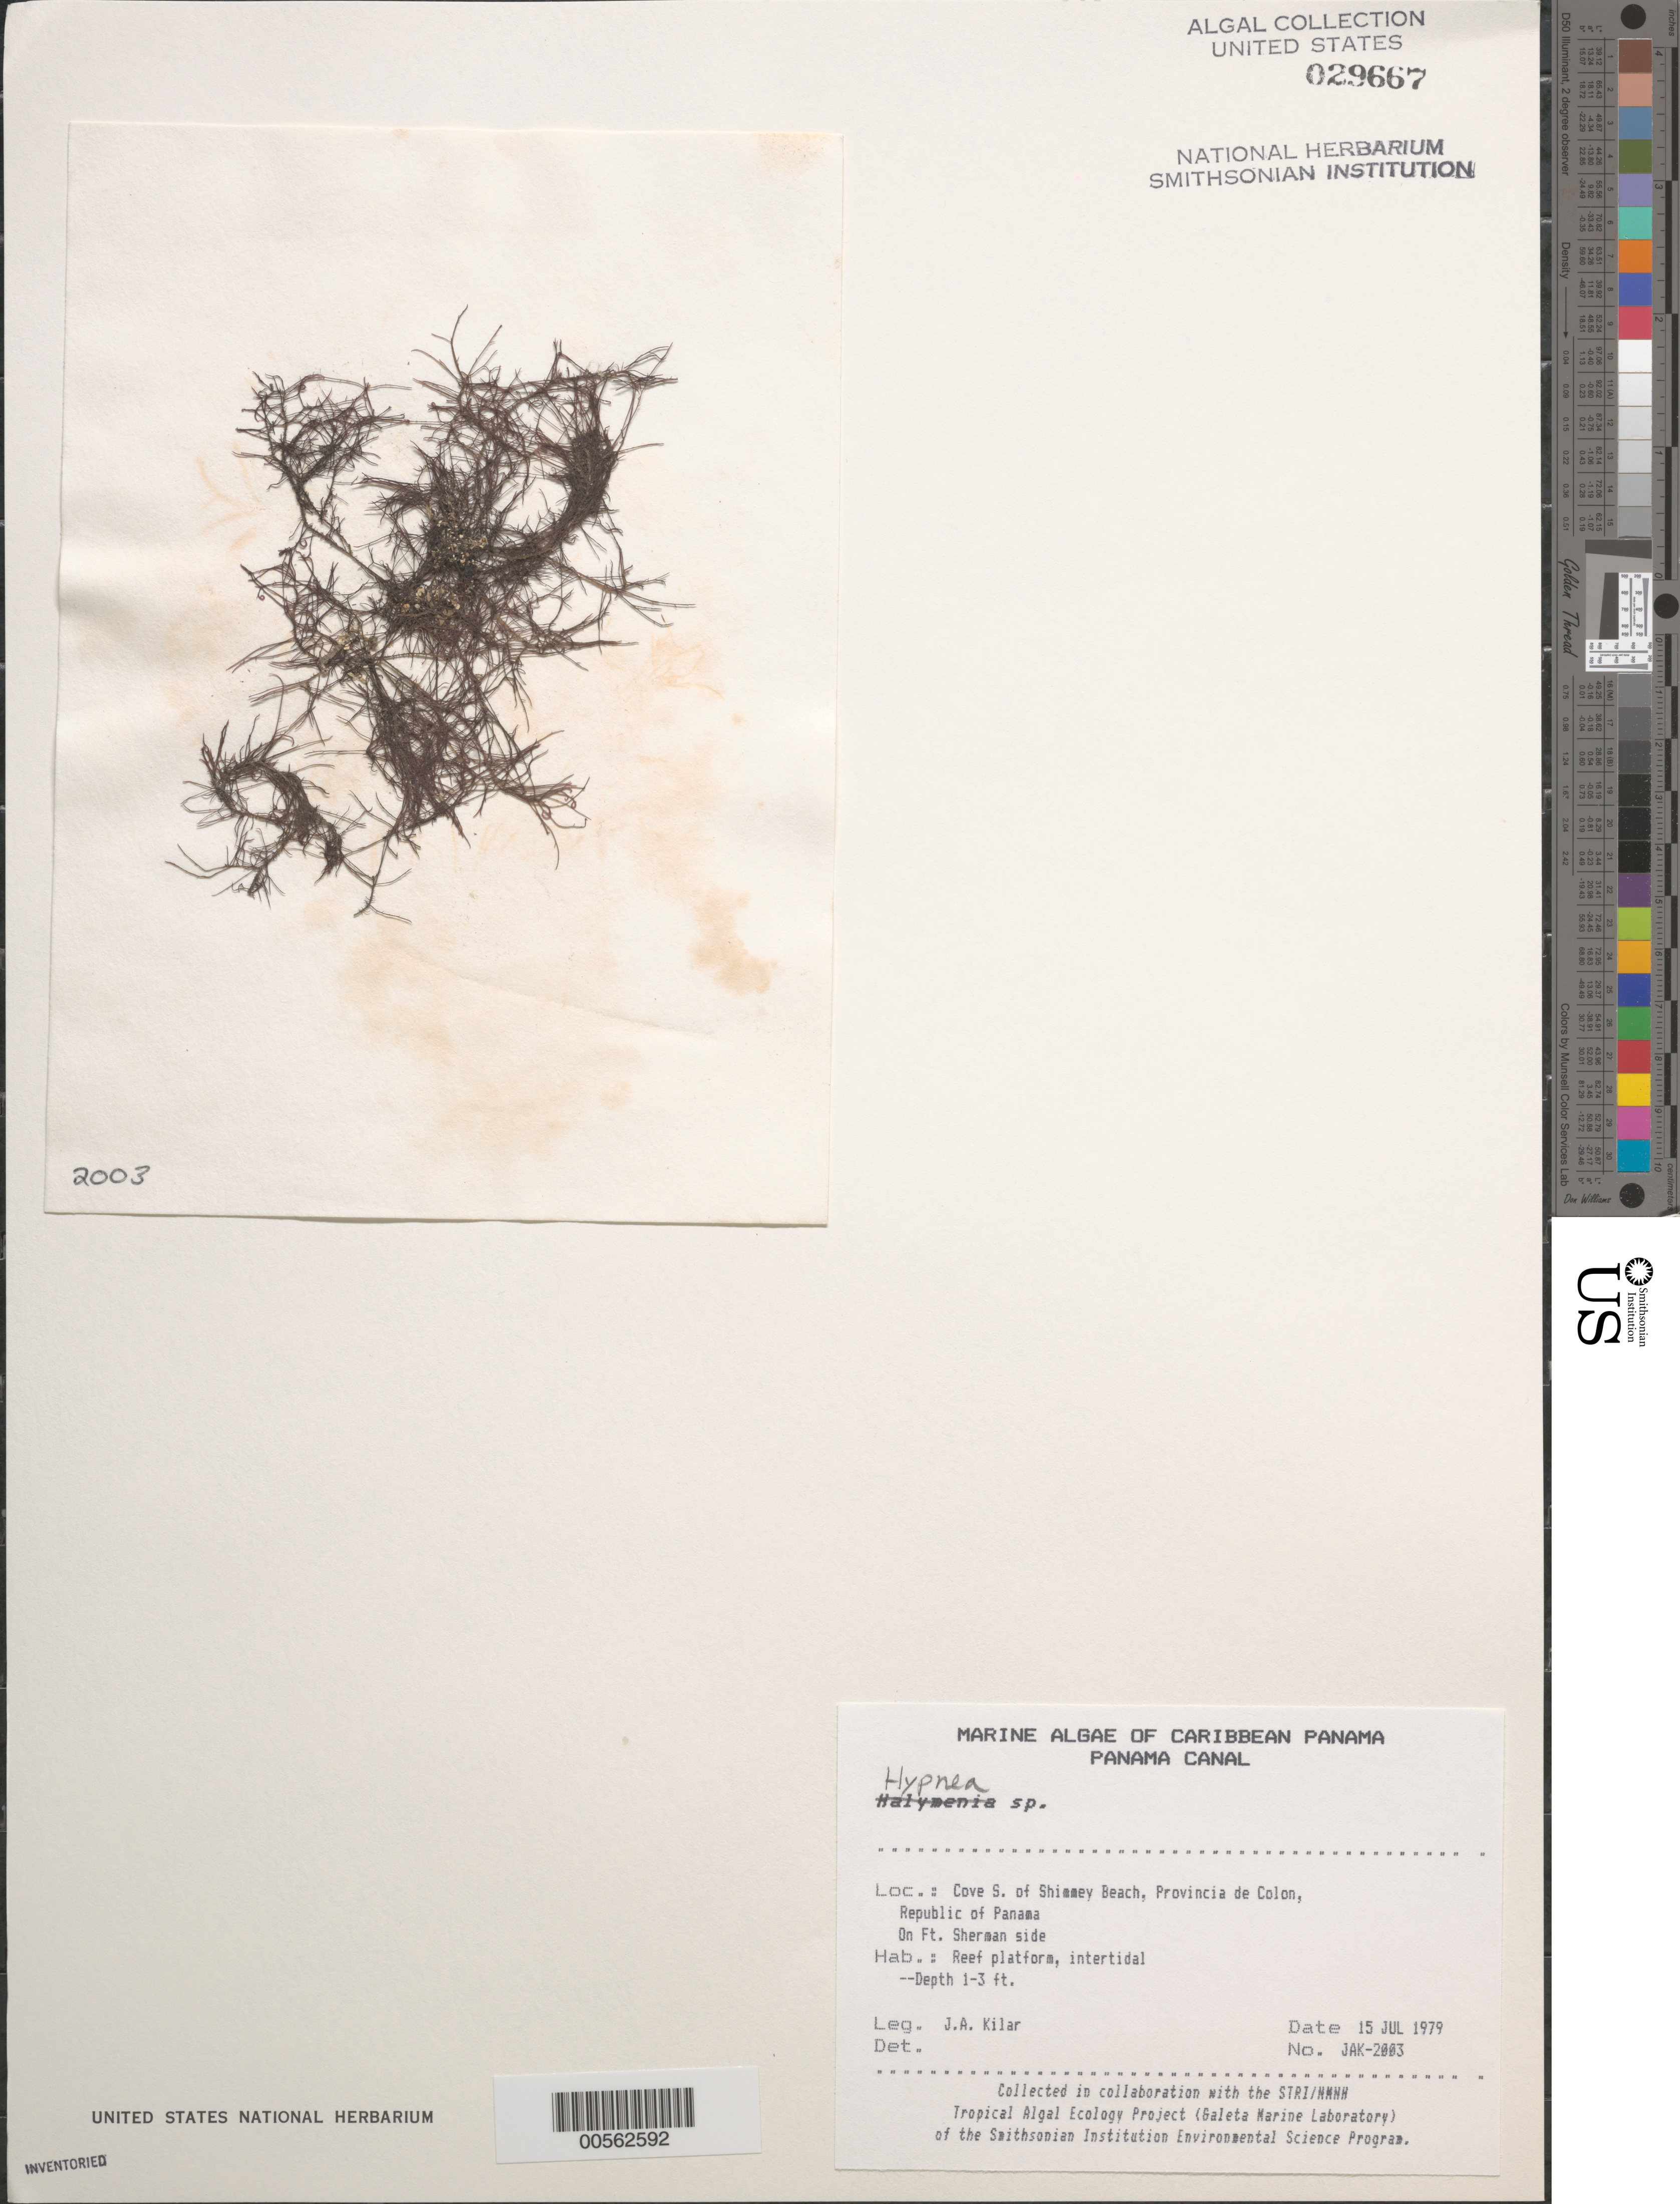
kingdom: Plantae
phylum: Rhodophyta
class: Florideophyceae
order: Gigartinales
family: Cystocloniaceae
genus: Hypnea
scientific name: Hypnea sp.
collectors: J. A. Kilar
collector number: JAK-2003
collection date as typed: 15 Jul 1979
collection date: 1979-07-15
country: Panama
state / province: Colón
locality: Cove south of Shimmey Beach, Fort Sherman side, Panama Canal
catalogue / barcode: US 29667